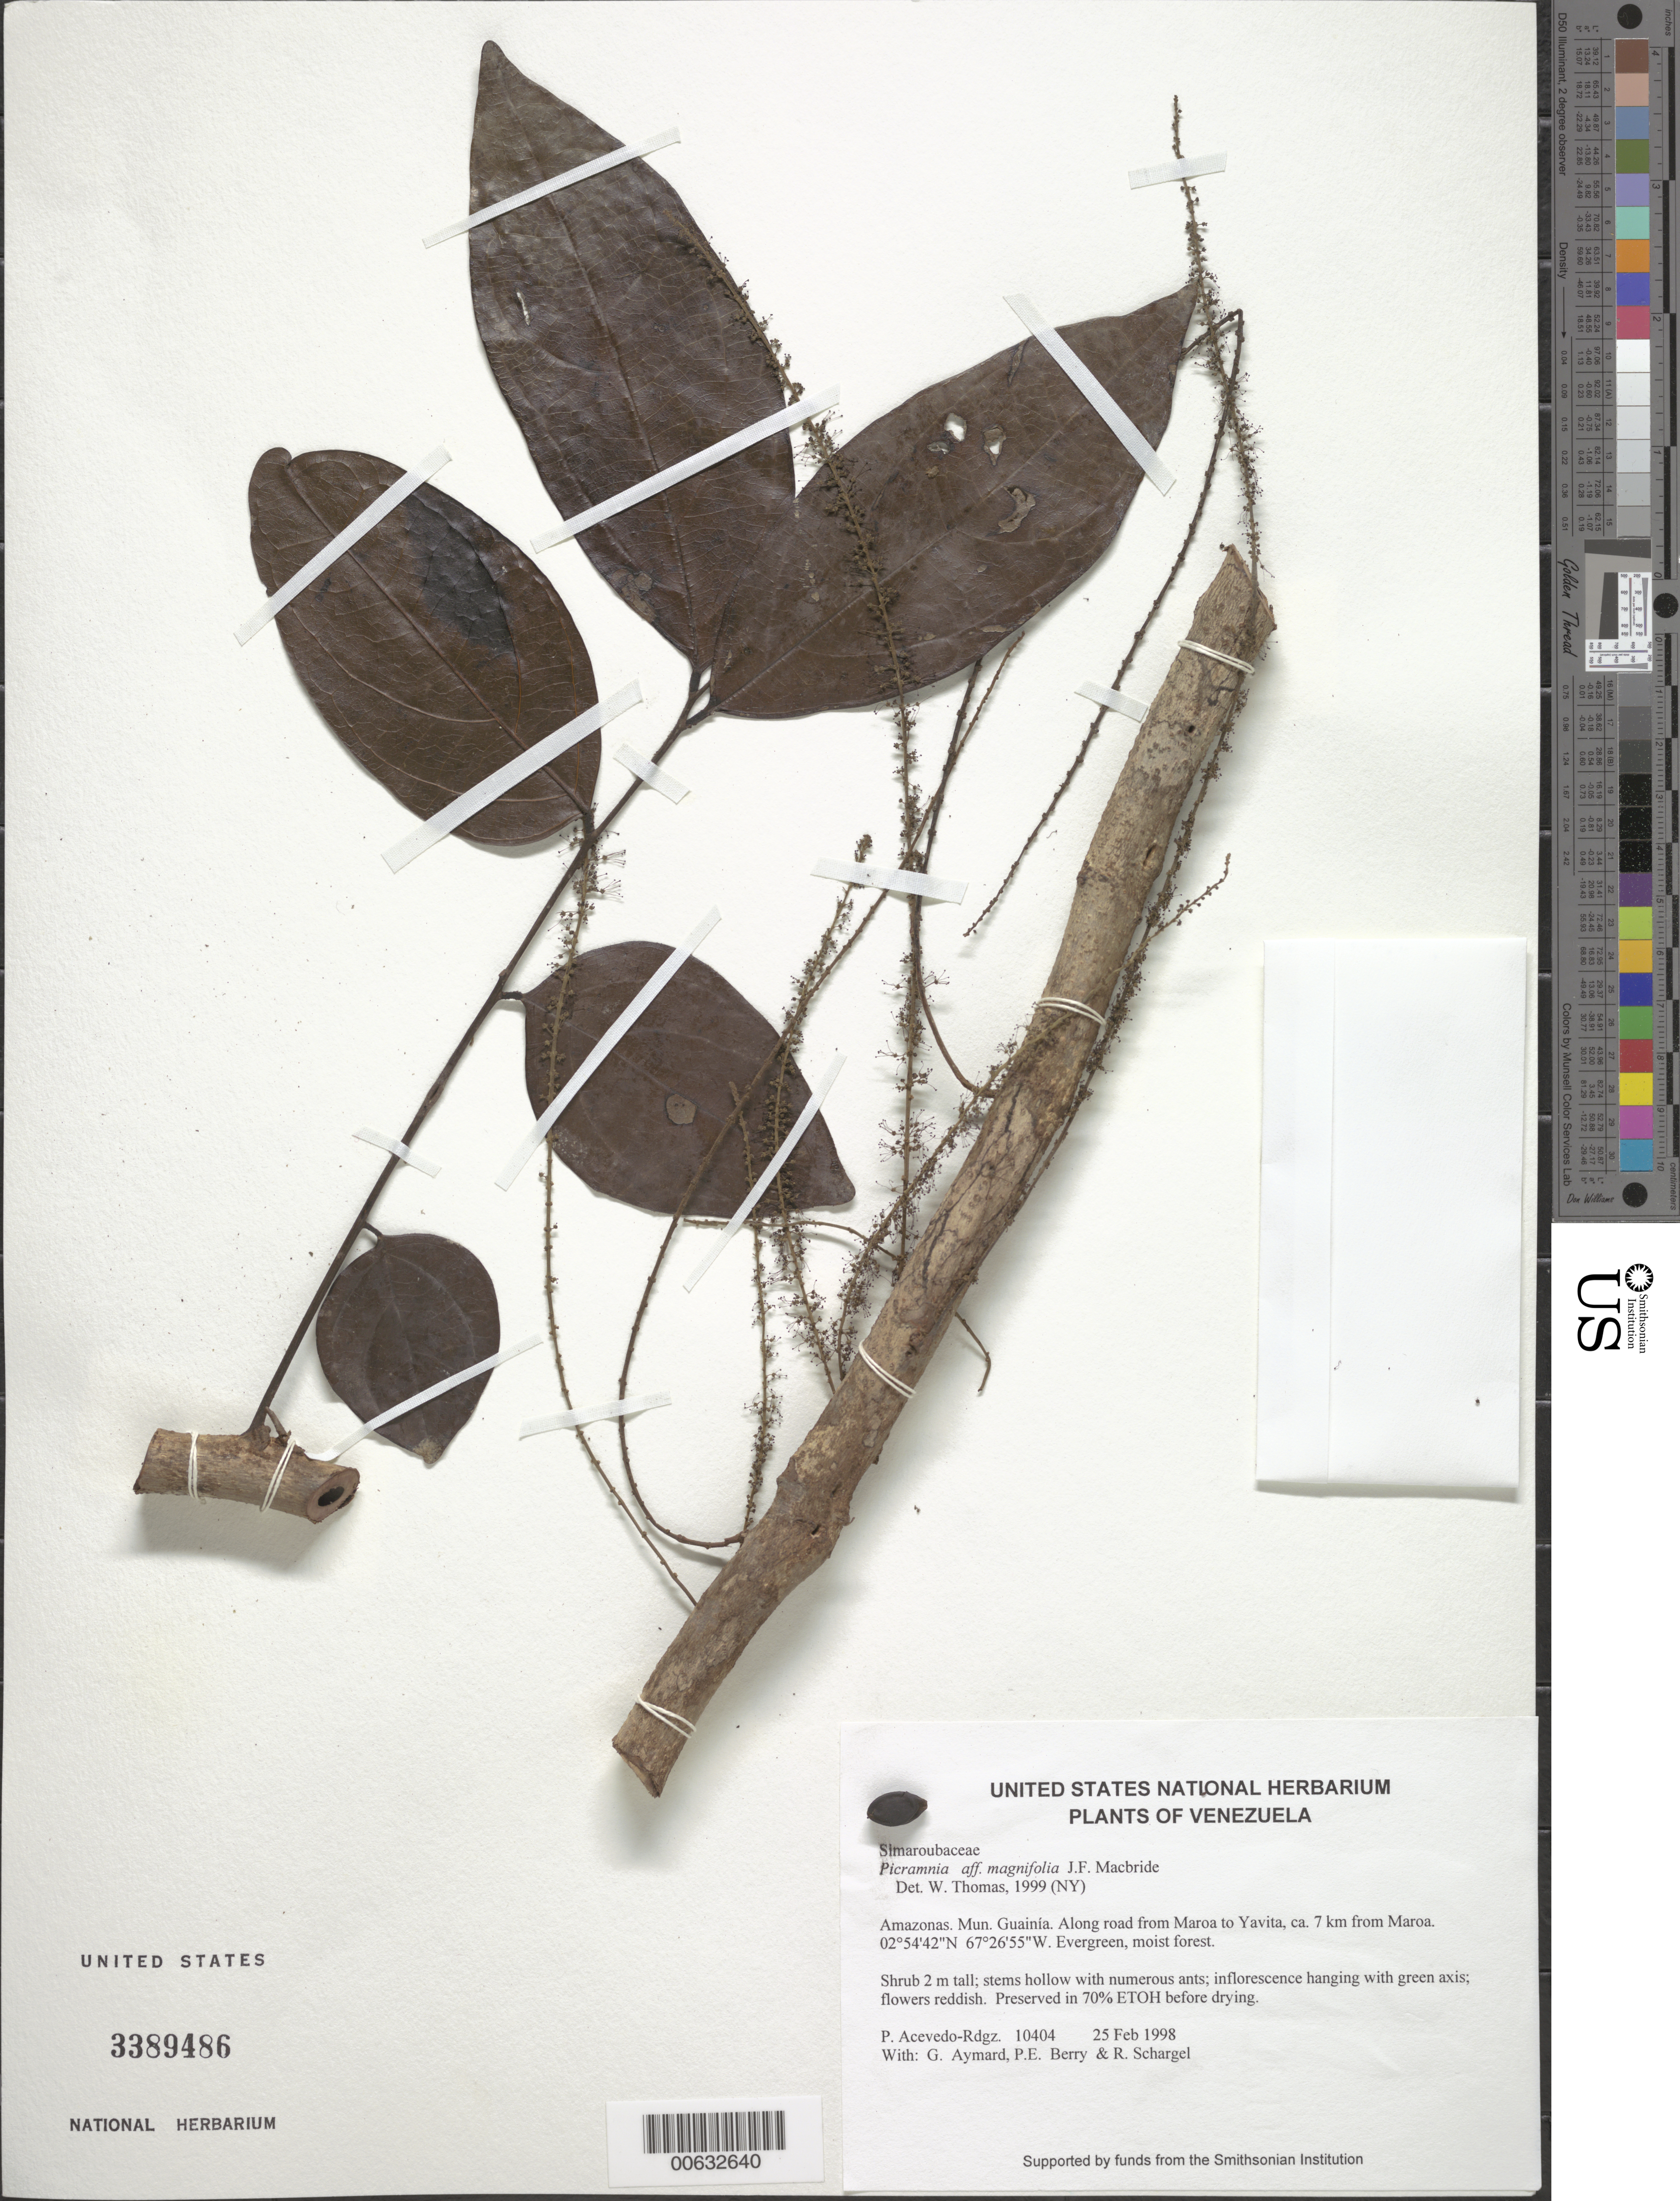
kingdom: Plantae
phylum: Tracheophyta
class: Magnoliopsida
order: Picramniales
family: Picramniaceae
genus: Picramnia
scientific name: Picramnia magnifolia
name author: J.F. Macbr.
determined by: Thomas, W. W., (NY), New York Botanical Garden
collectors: P. Acevedo-Rodr., G. A. Aymard, P. E. Berry & R. Schargel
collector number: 10404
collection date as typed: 25 Feb 1998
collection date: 1998-02-25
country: Venezuela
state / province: Amazonas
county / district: Maroa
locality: Along road from Maroa to Yavita, ca. 7 km from Maroa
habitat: Evergreen, moist forest.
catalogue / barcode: US 3389486